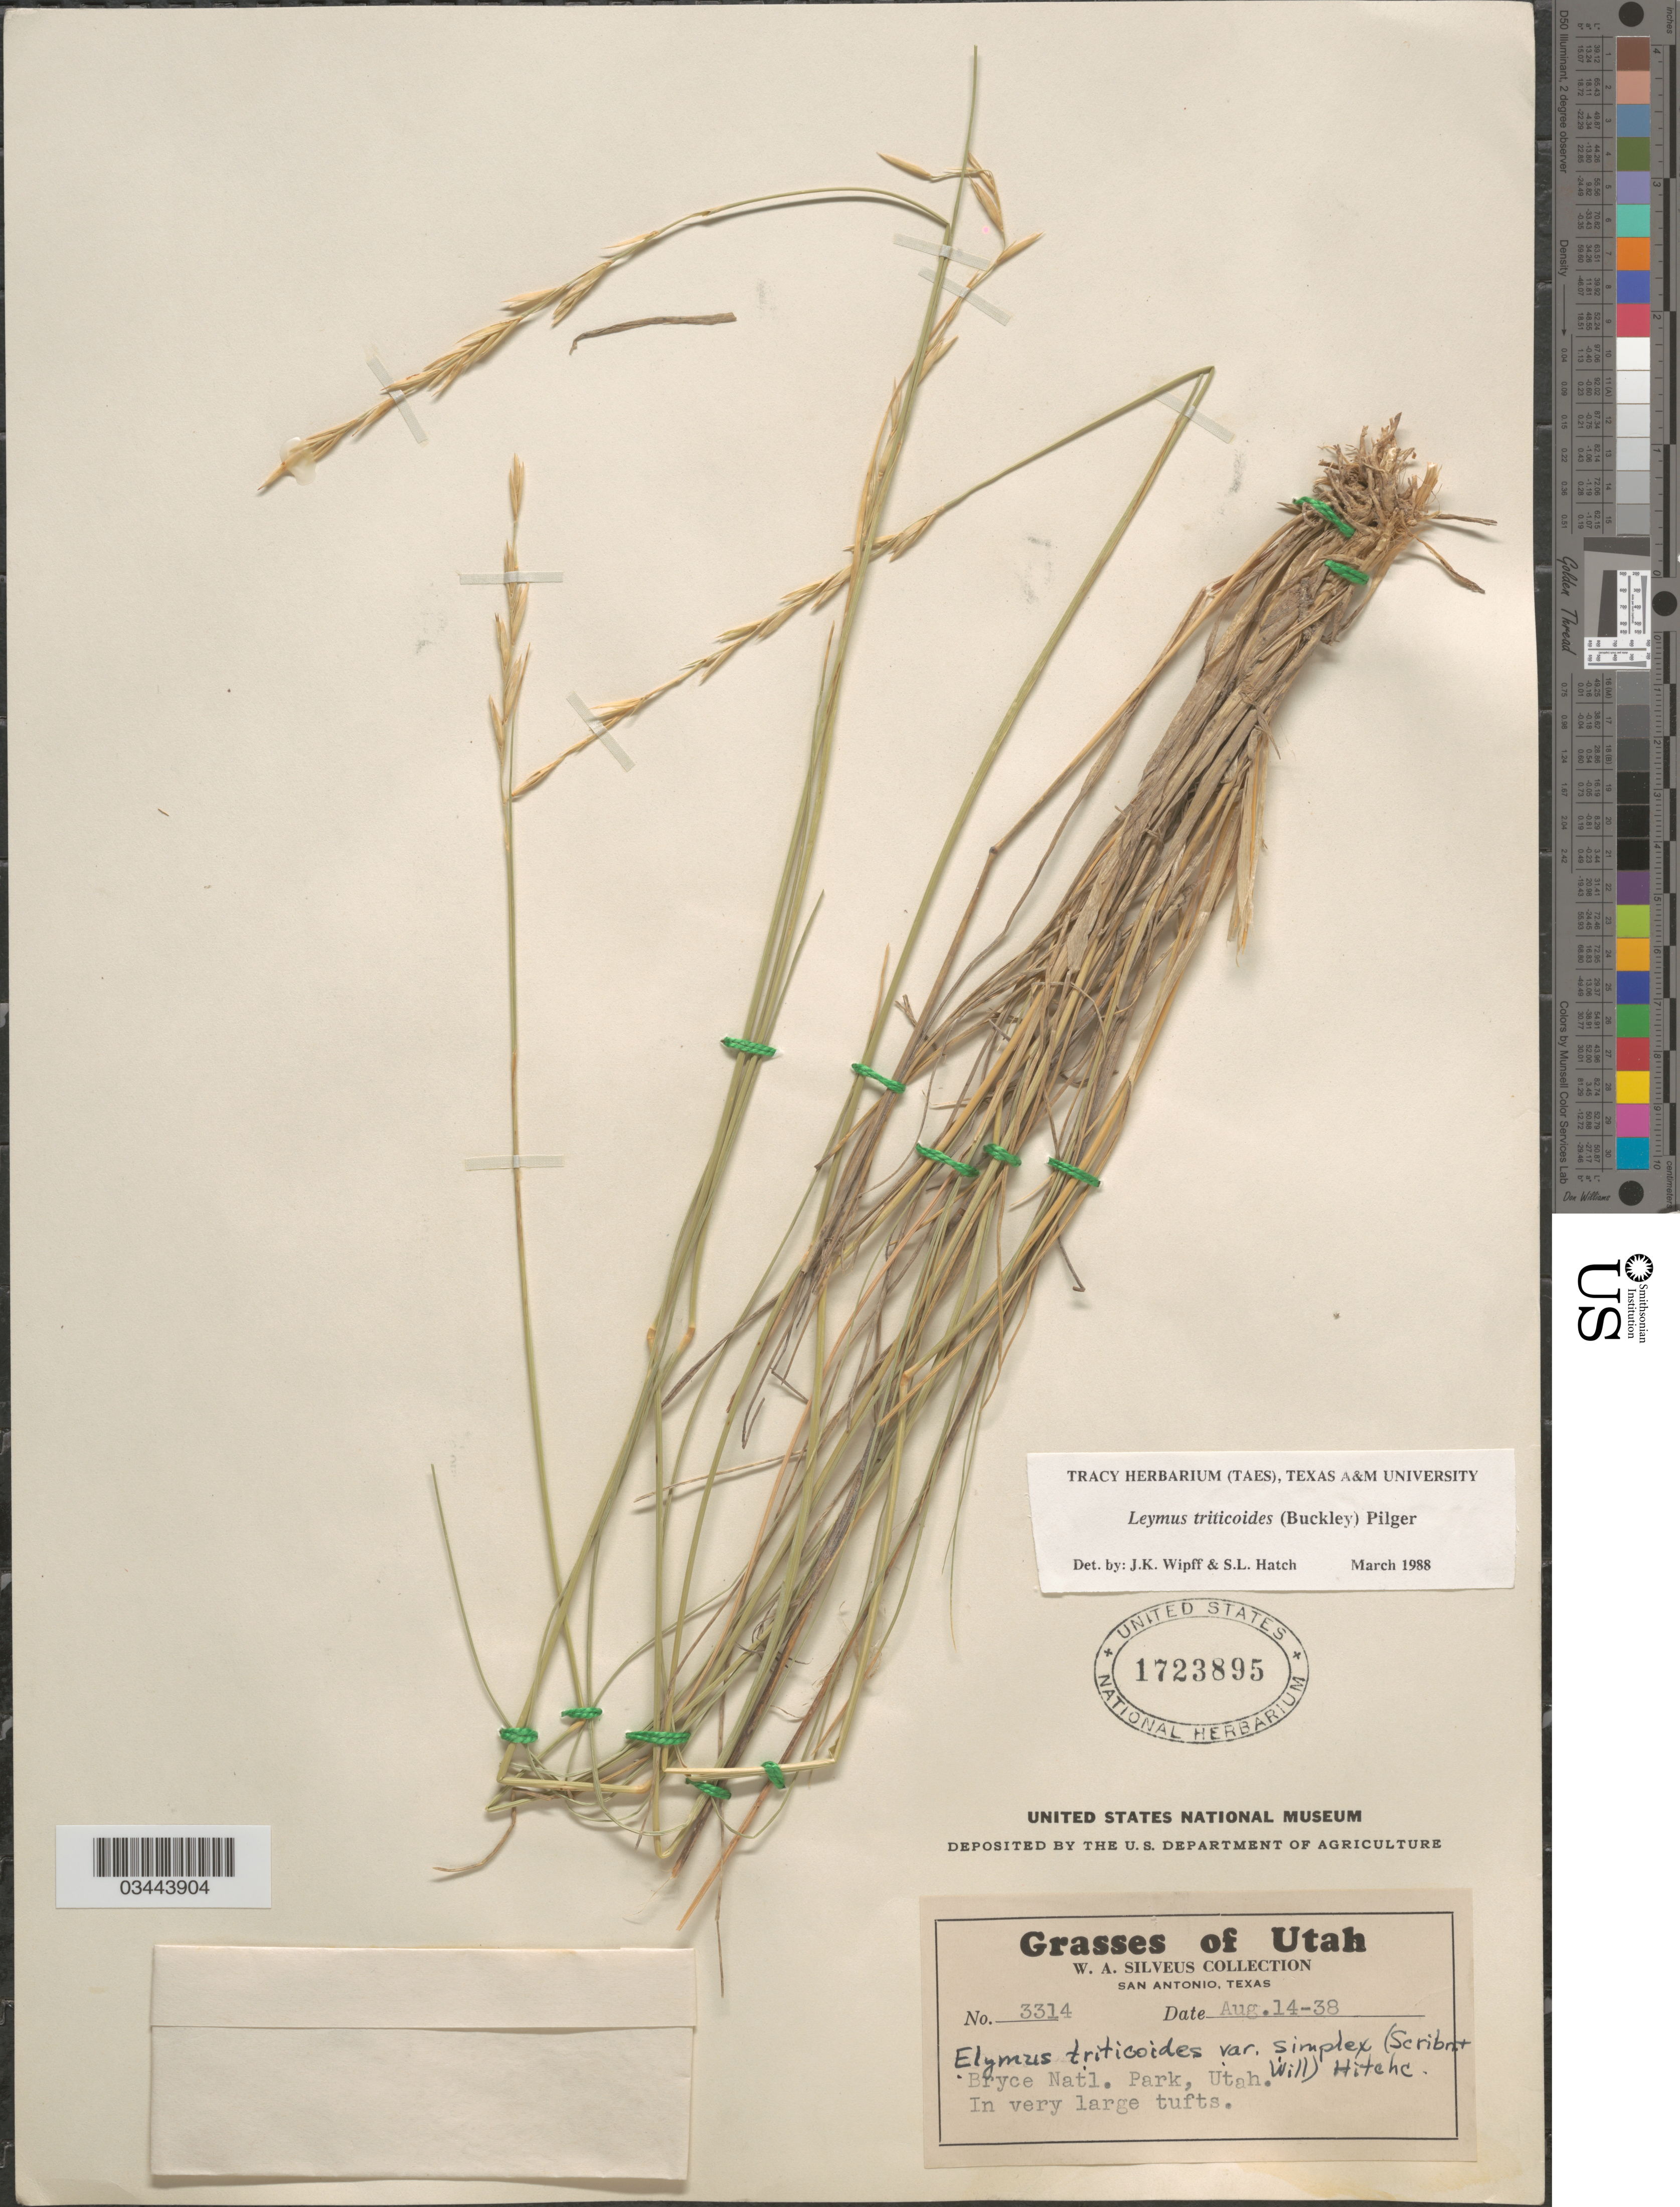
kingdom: Plantae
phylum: Tracheophyta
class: Liliopsida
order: Poales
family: Poaceae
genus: Leymus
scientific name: Leymus triticoides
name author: (Buckley) Pilg.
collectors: W. Silveus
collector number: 3314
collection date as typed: Transcribed d/m/y: 14/8/38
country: United States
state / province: Utah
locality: Bryce Natl. Park.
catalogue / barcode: US 1723895